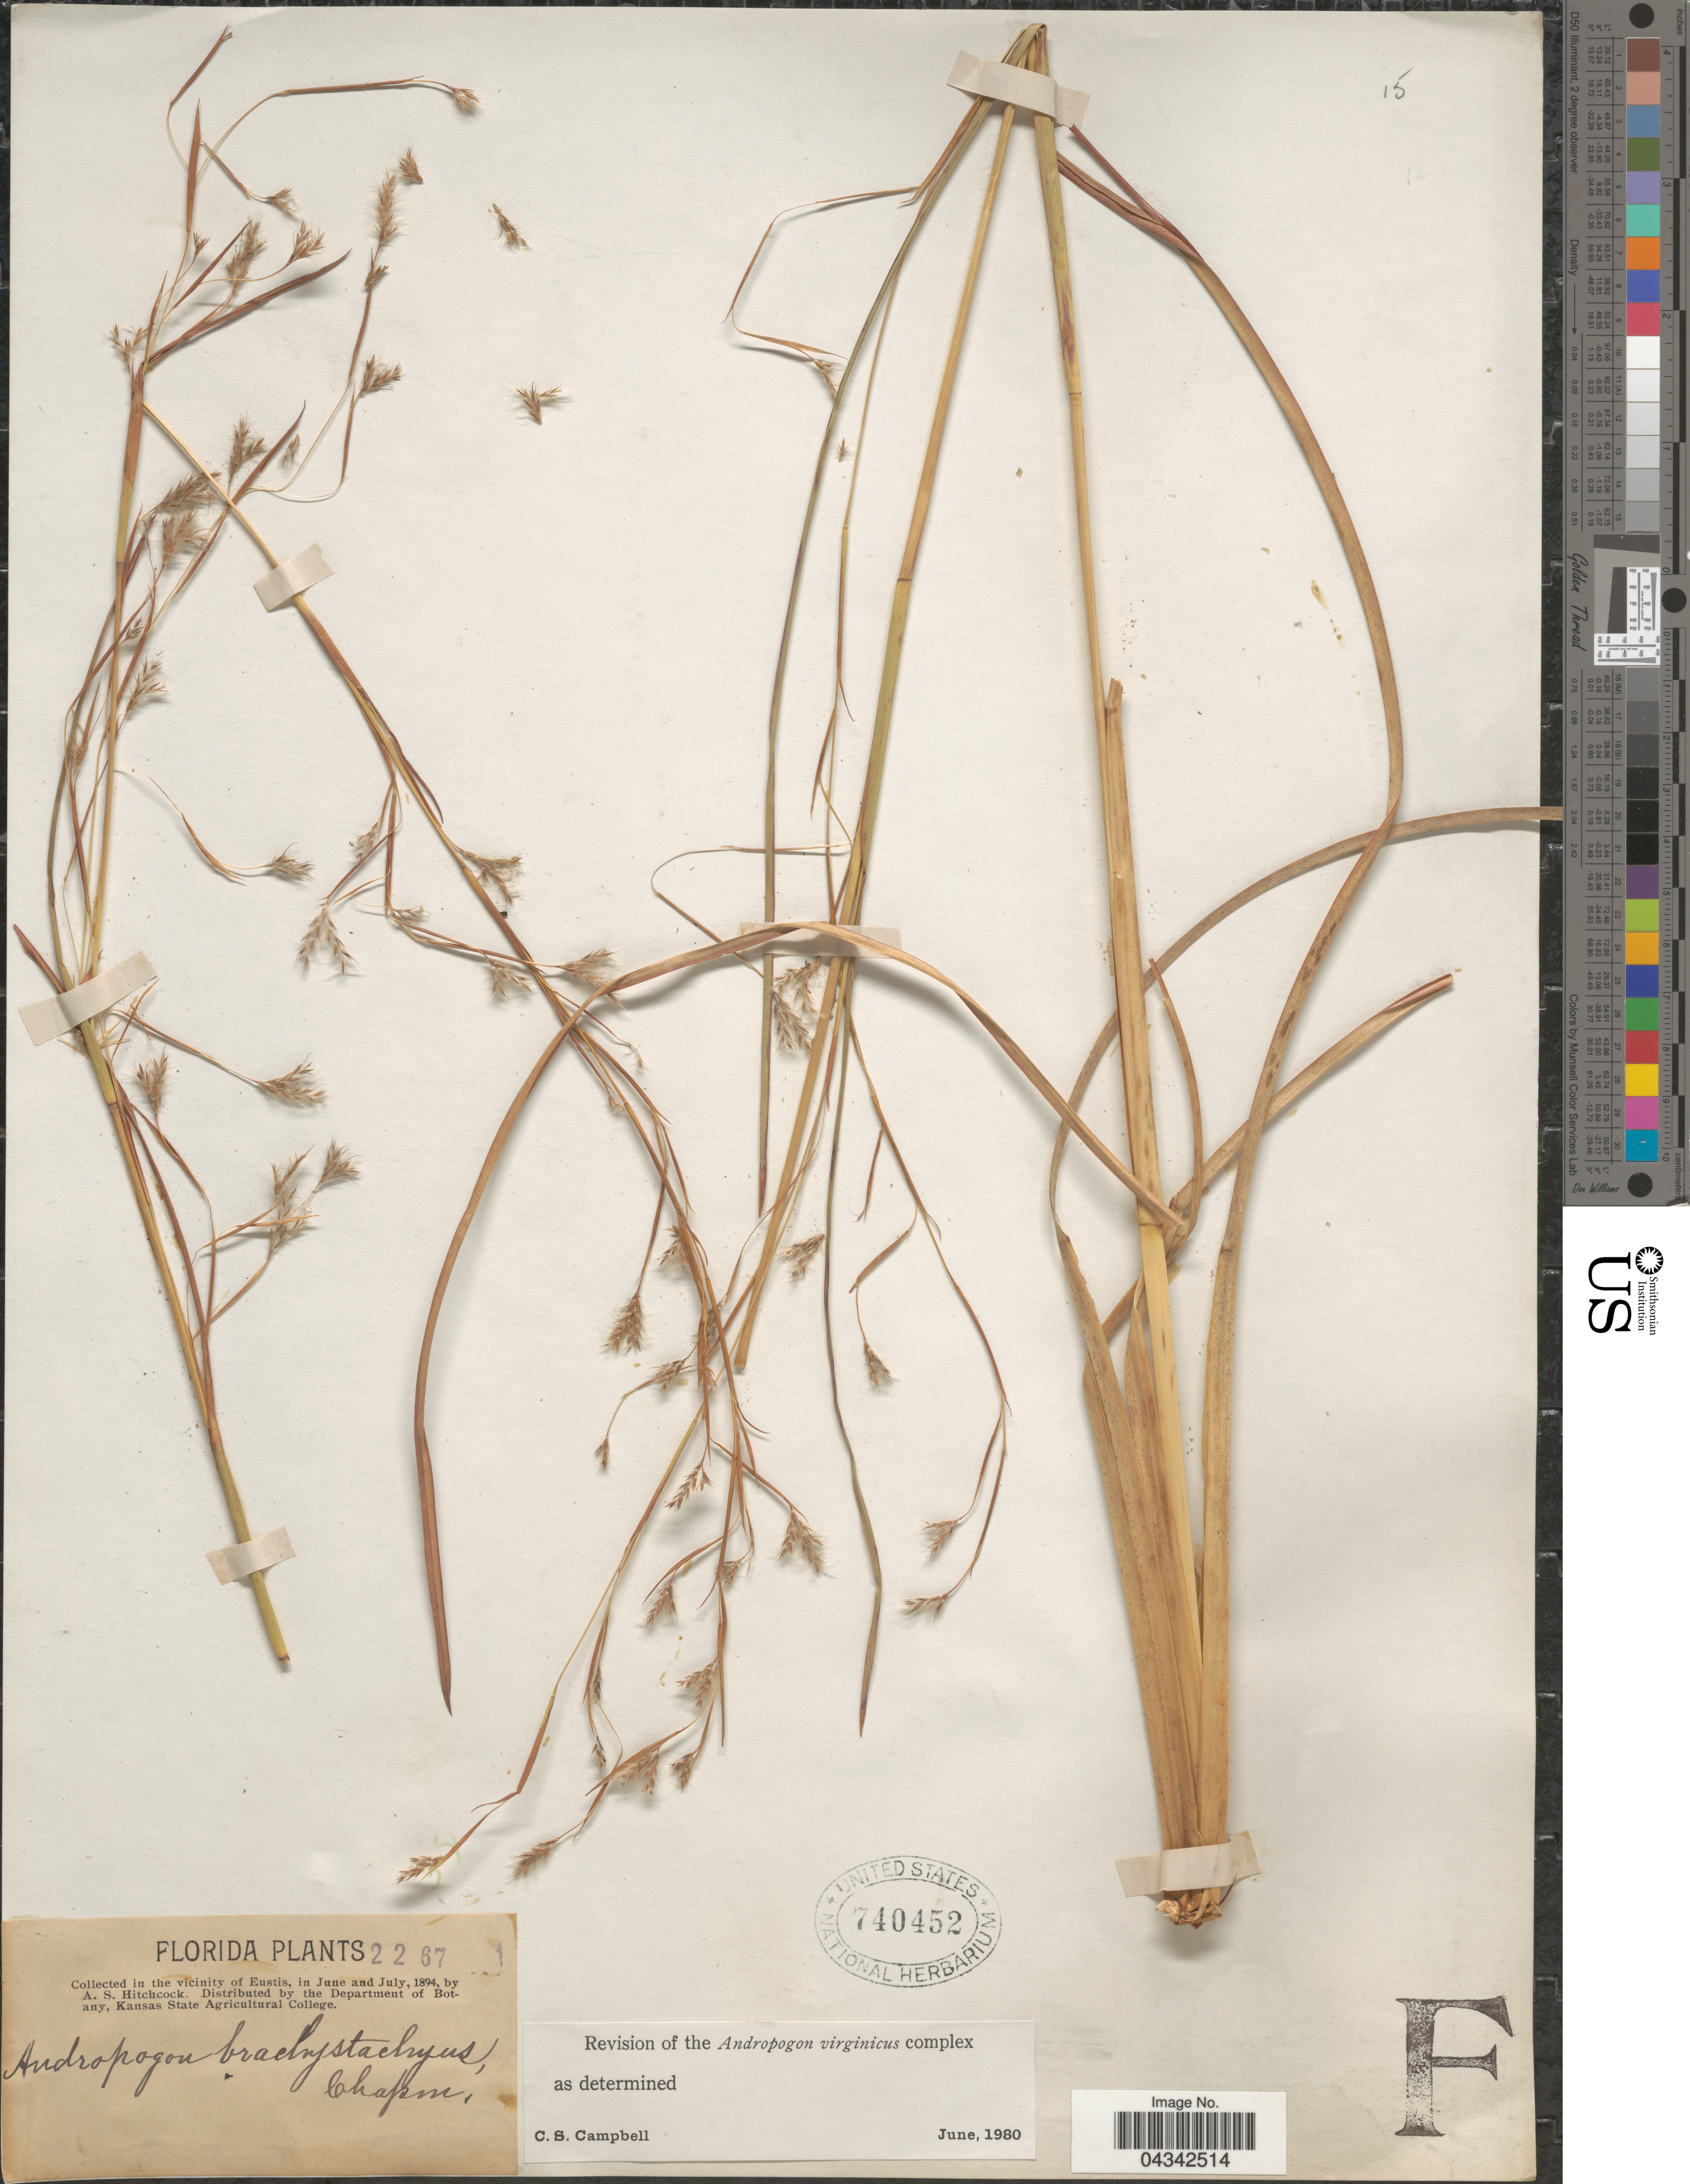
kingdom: Plantae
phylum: Tracheophyta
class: Liliopsida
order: Poales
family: Poaceae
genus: Andropogon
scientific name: Andropogon brachystachyus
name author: Chapm.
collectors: A. S. Hitchcock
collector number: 2267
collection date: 1894-06/1894-07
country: United States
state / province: Florida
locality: In the vicinity of Eustis.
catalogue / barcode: US 740452